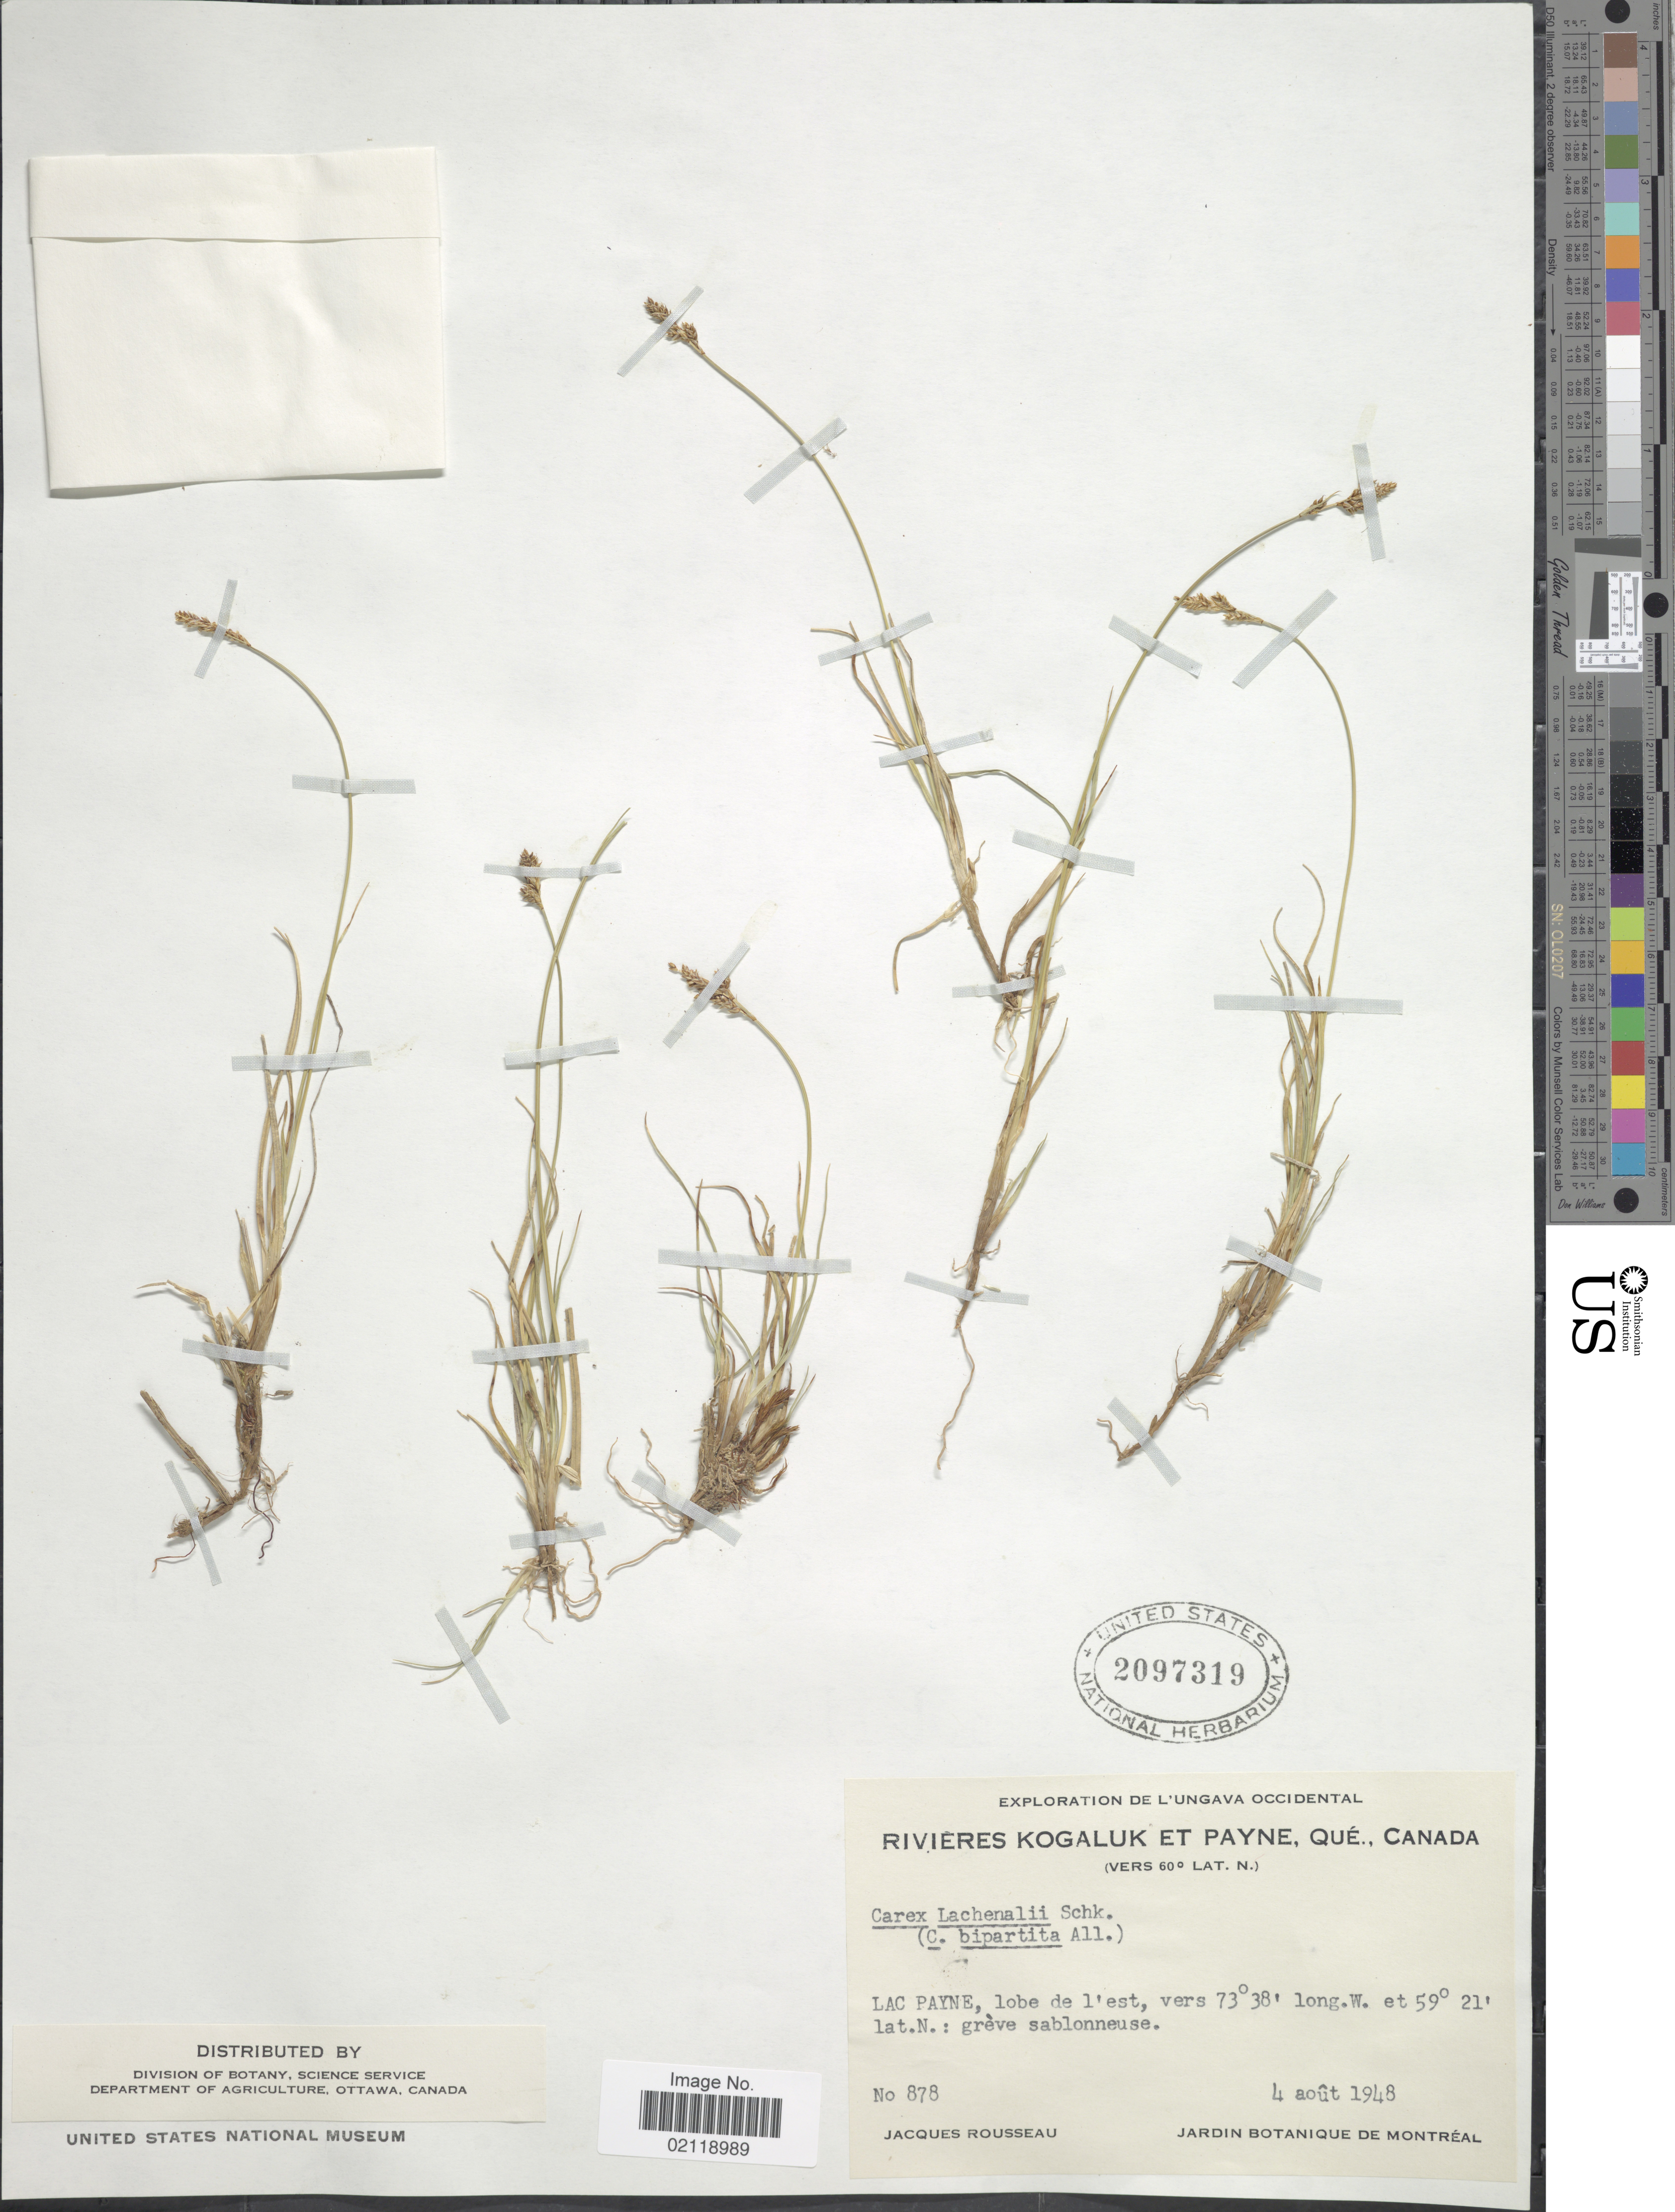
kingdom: Plantae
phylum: Tracheophyta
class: Liliopsida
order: Poales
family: Cyperaceae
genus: Carex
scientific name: Carex lachenalii subsp. lachenalii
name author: Schkuhr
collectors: J. Rousseau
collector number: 878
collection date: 1948-08-04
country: Canada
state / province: Quebec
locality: L'Ungava Occidental. Rivieres Kogaluk et Payne, Que. ( Vers 60 º Lat. N.) Lac Payne, lobe de l'est, greve sablonneuse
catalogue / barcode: US 2097319